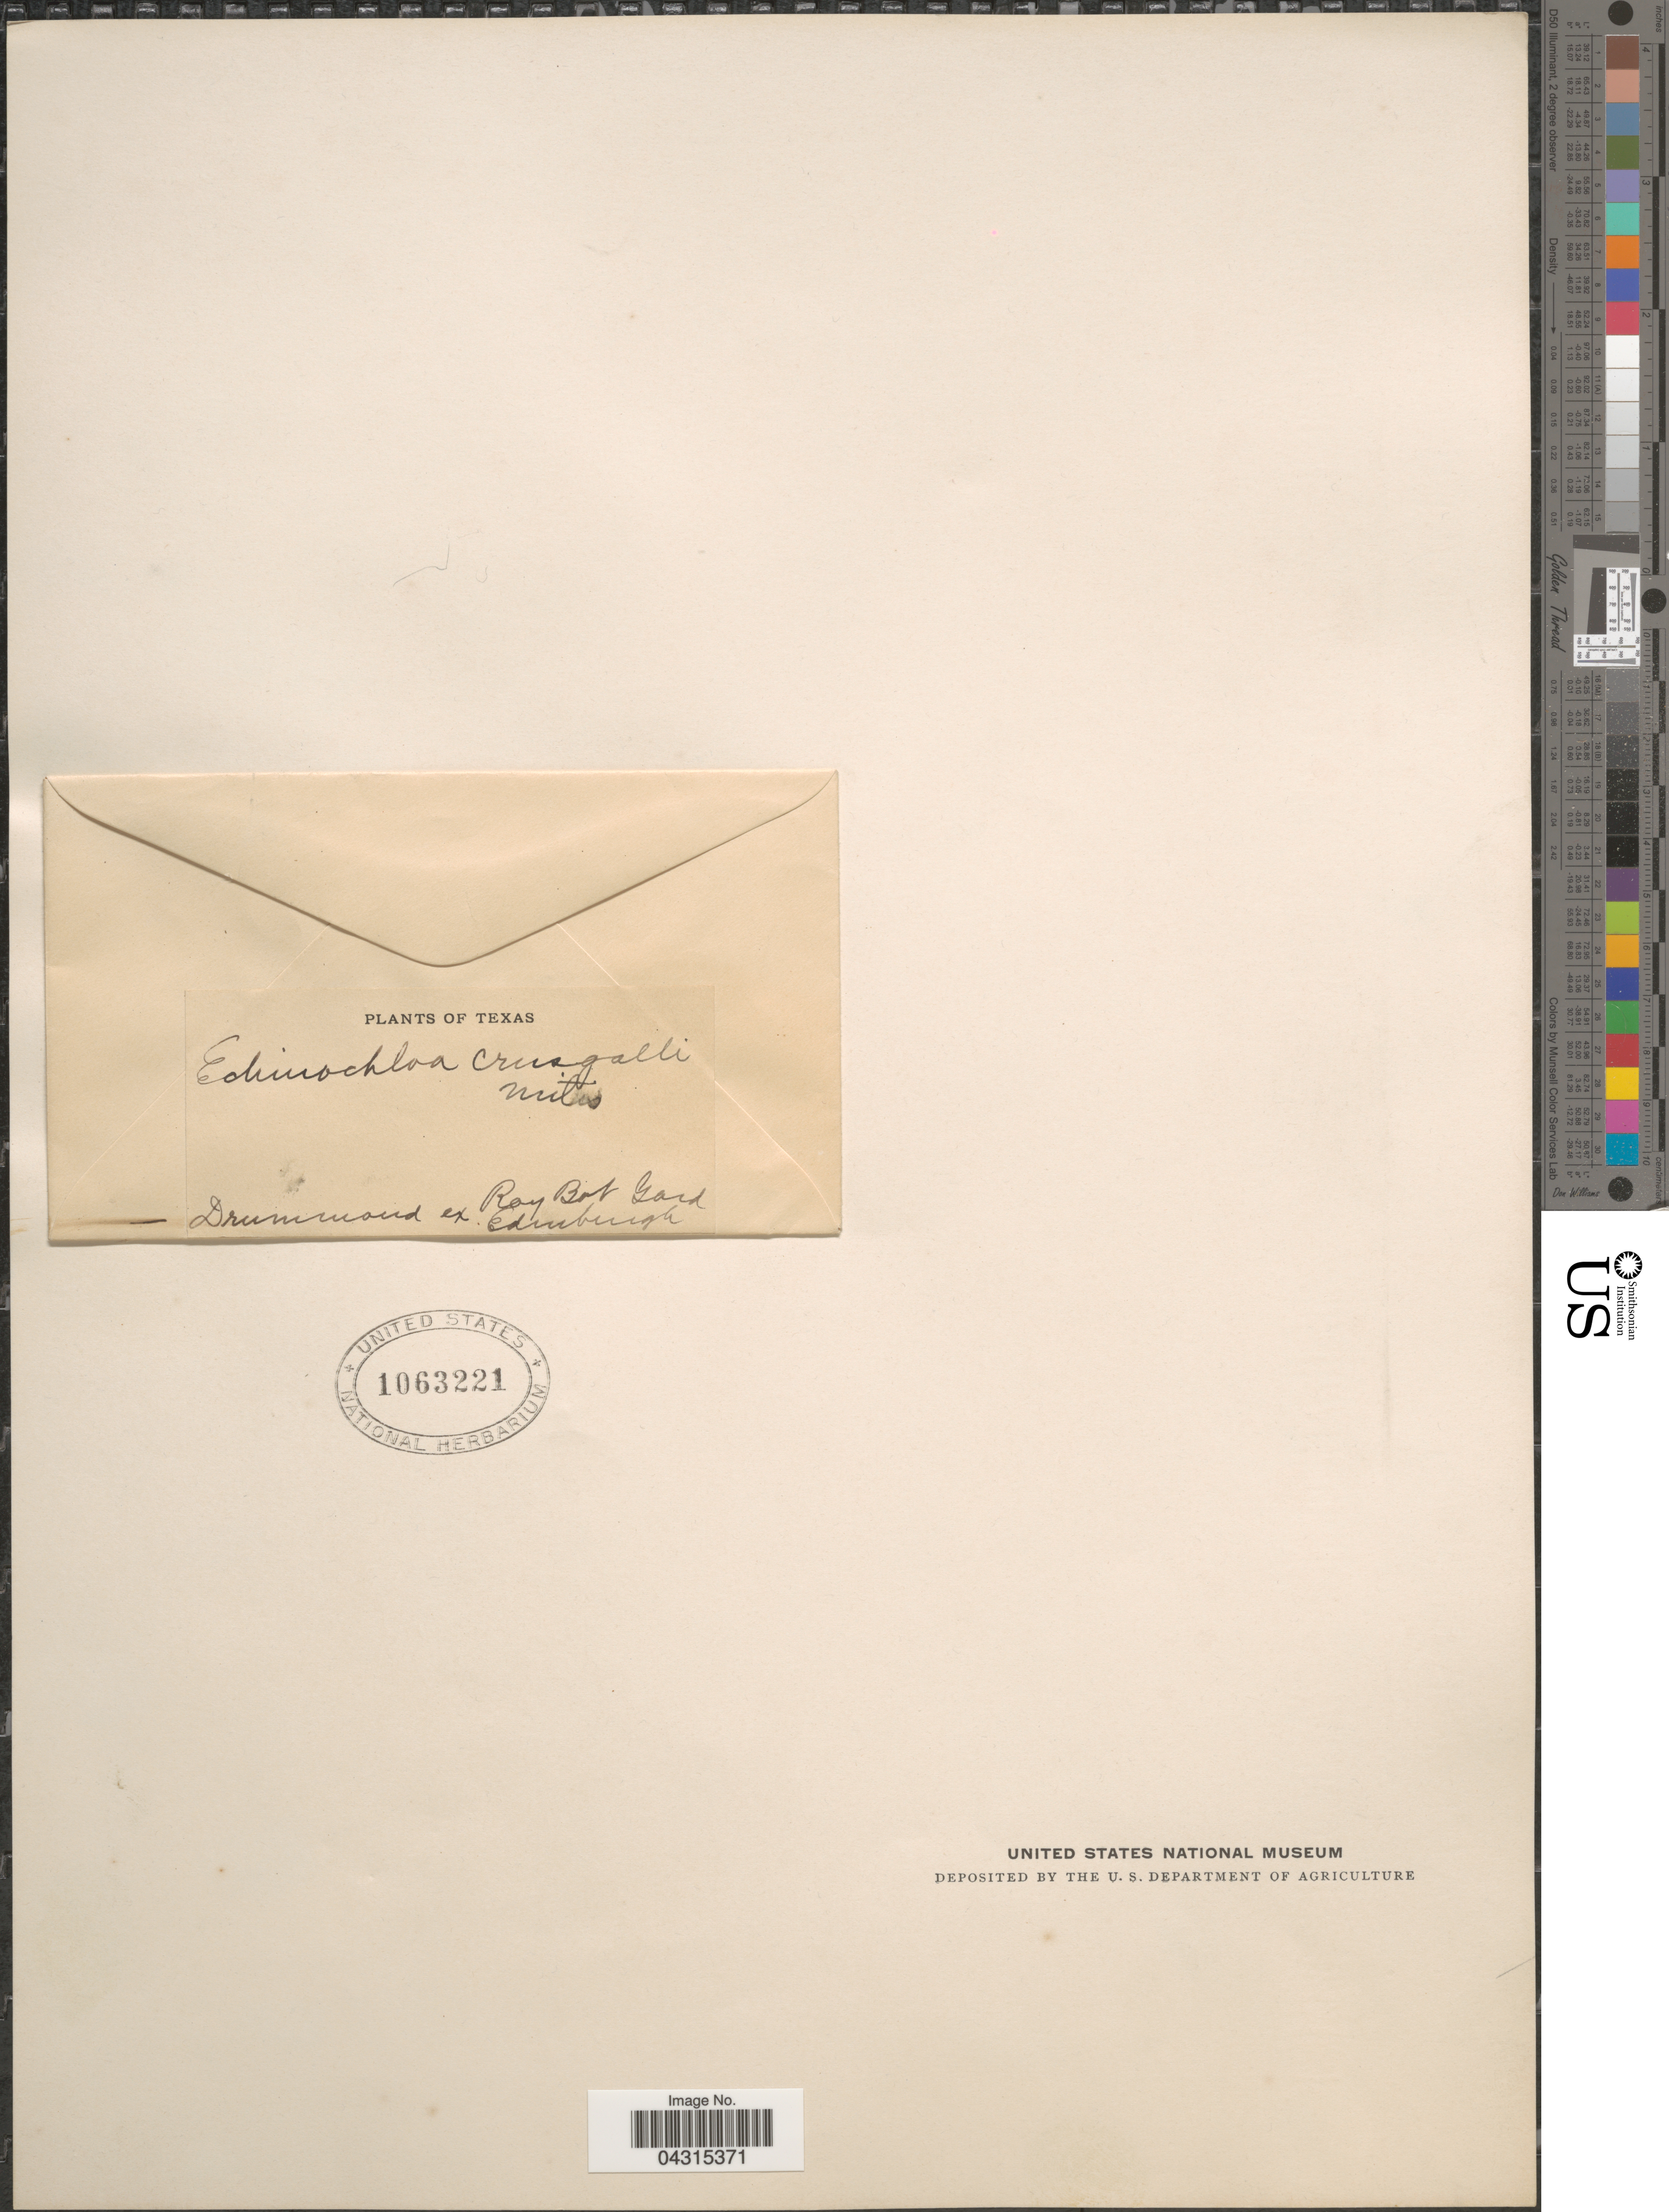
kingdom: Plantae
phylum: Tracheophyta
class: Liliopsida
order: Poales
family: Poaceae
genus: Echinochloa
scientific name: Echinochloa crus-galli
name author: (L.) P. Beauv.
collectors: -. Drummond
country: United States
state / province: Texas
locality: Roy Bot. Gard. Edinburgh.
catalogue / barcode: US 1063221